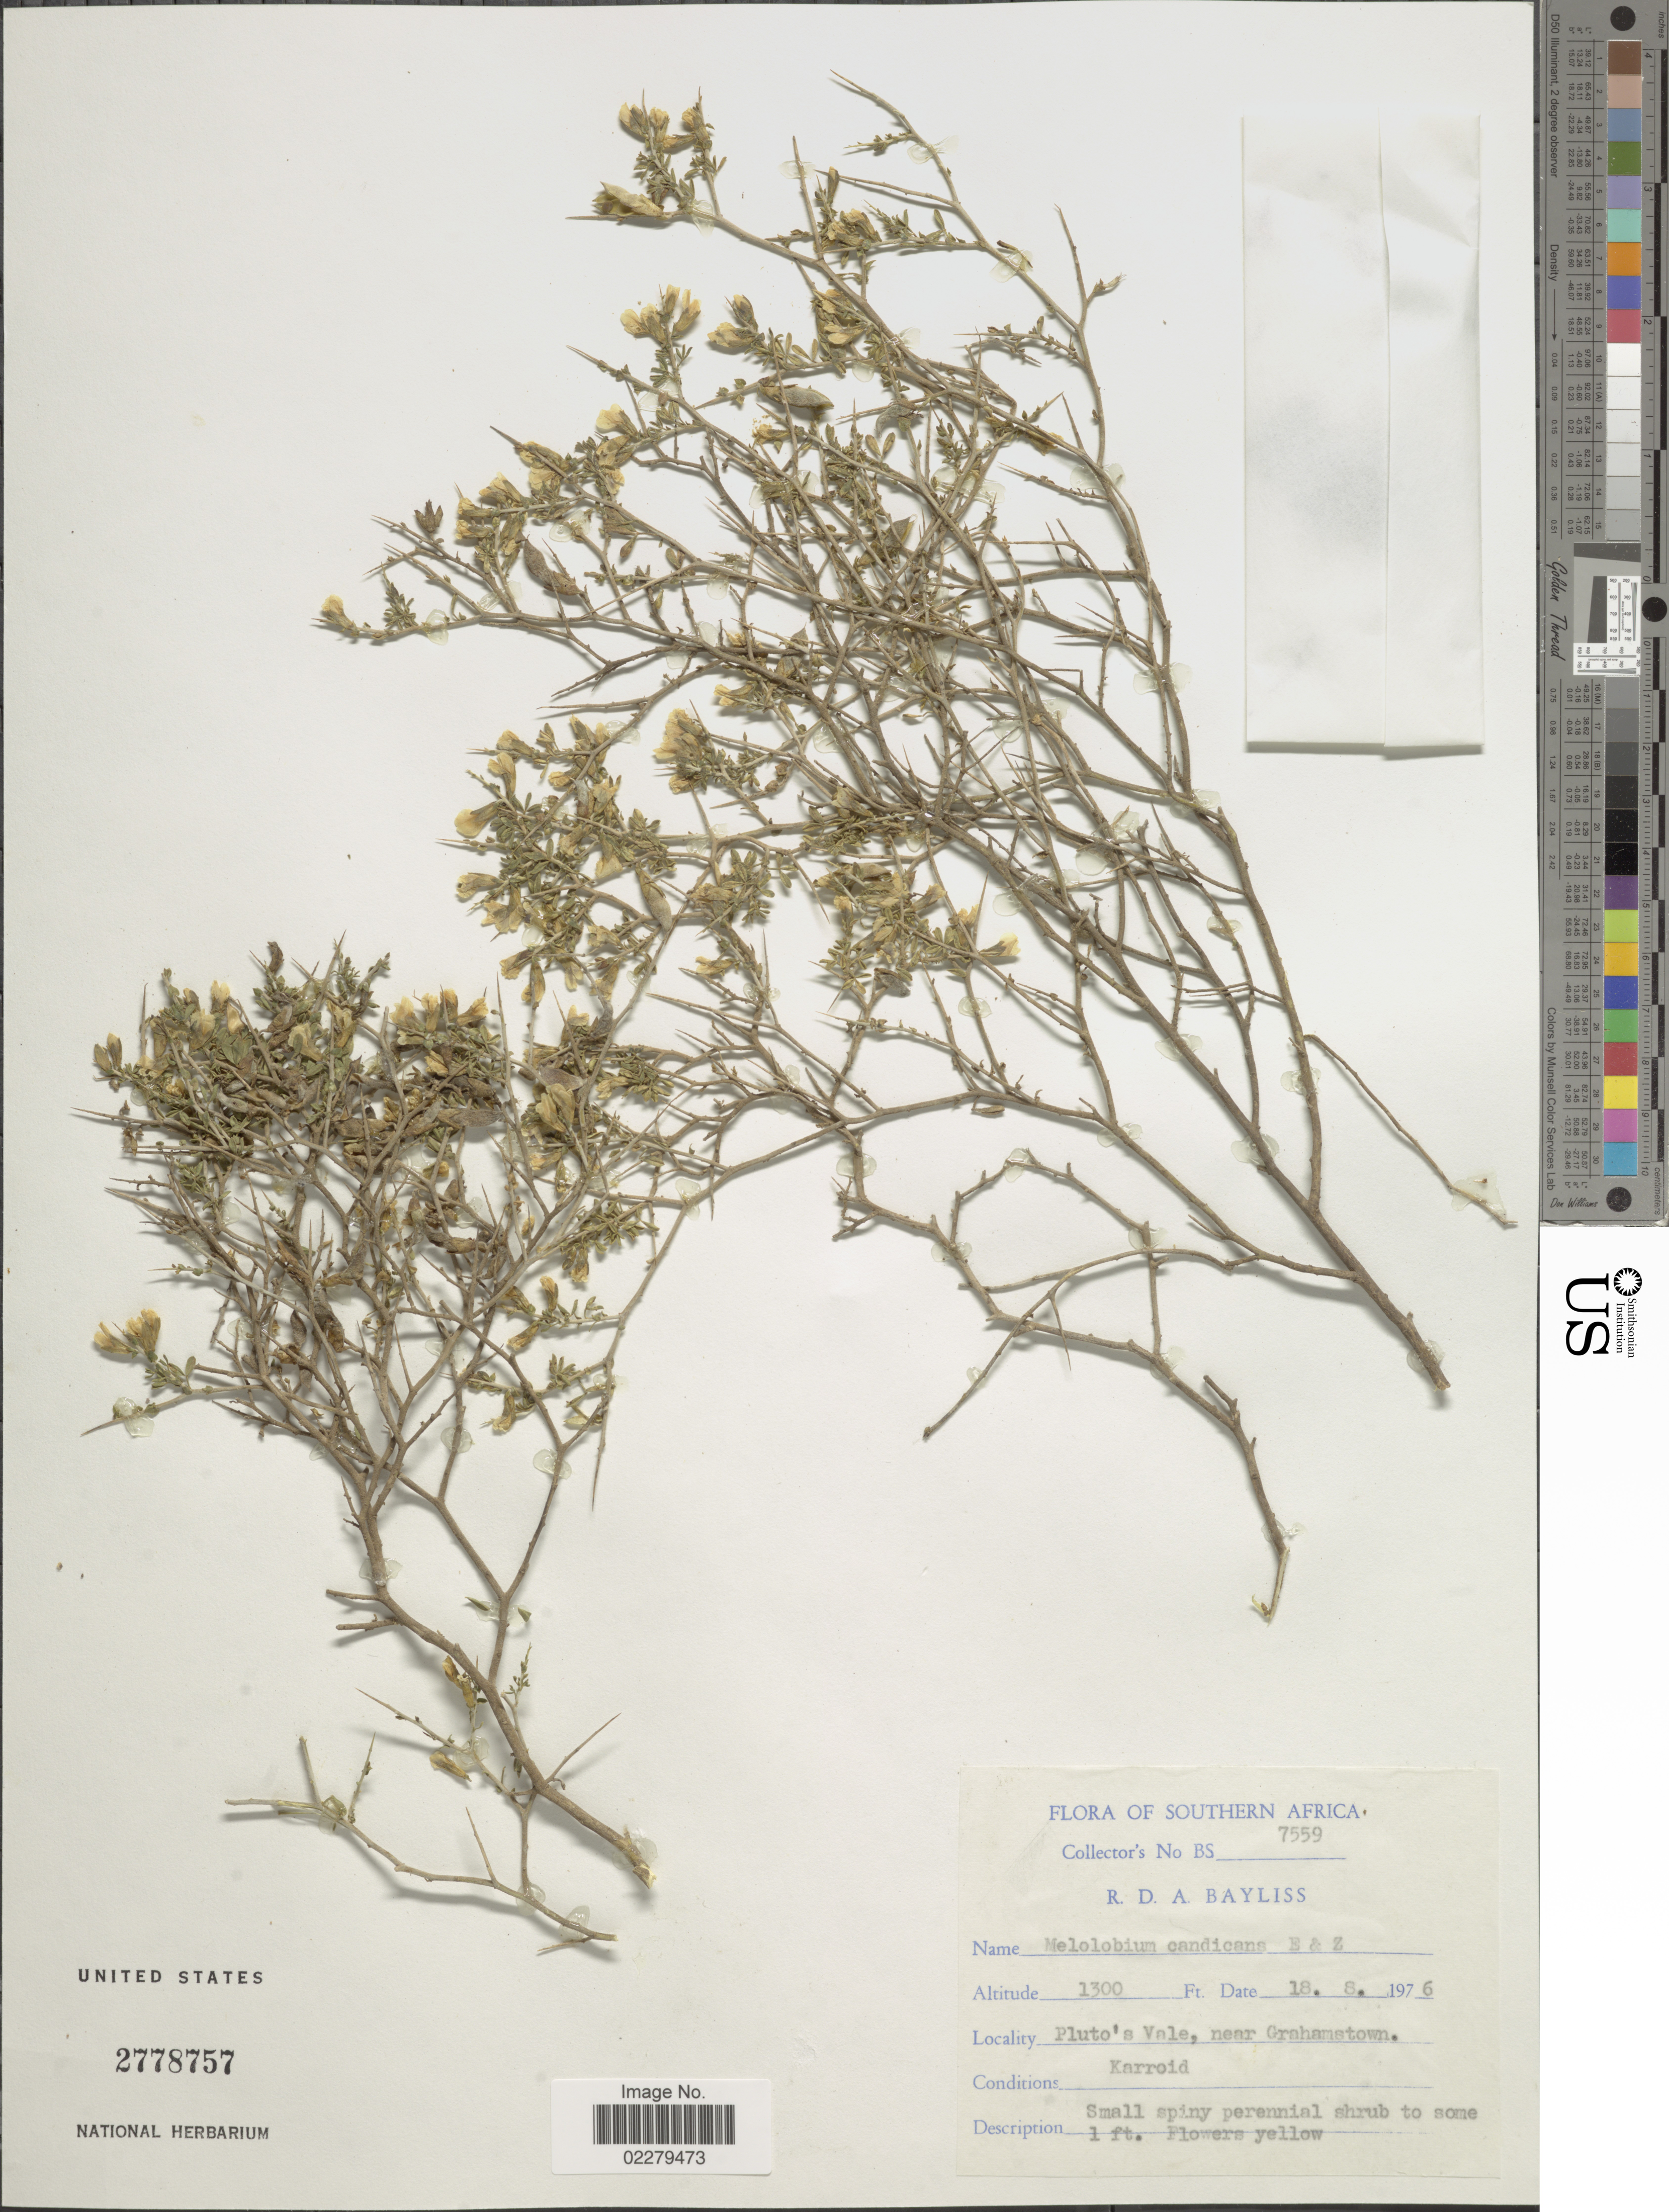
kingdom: Plantae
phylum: Tracheophyta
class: Magnoliopsida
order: Fabales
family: Fabaceae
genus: Melolobium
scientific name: Melolobium candicans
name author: Eckl. & Zeyh.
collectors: R. Bayliss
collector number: BS7559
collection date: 1976-08-18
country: South Africa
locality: Southern Africa. Pluto's Vale, near Grahamstown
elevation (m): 396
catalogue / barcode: US 2778757